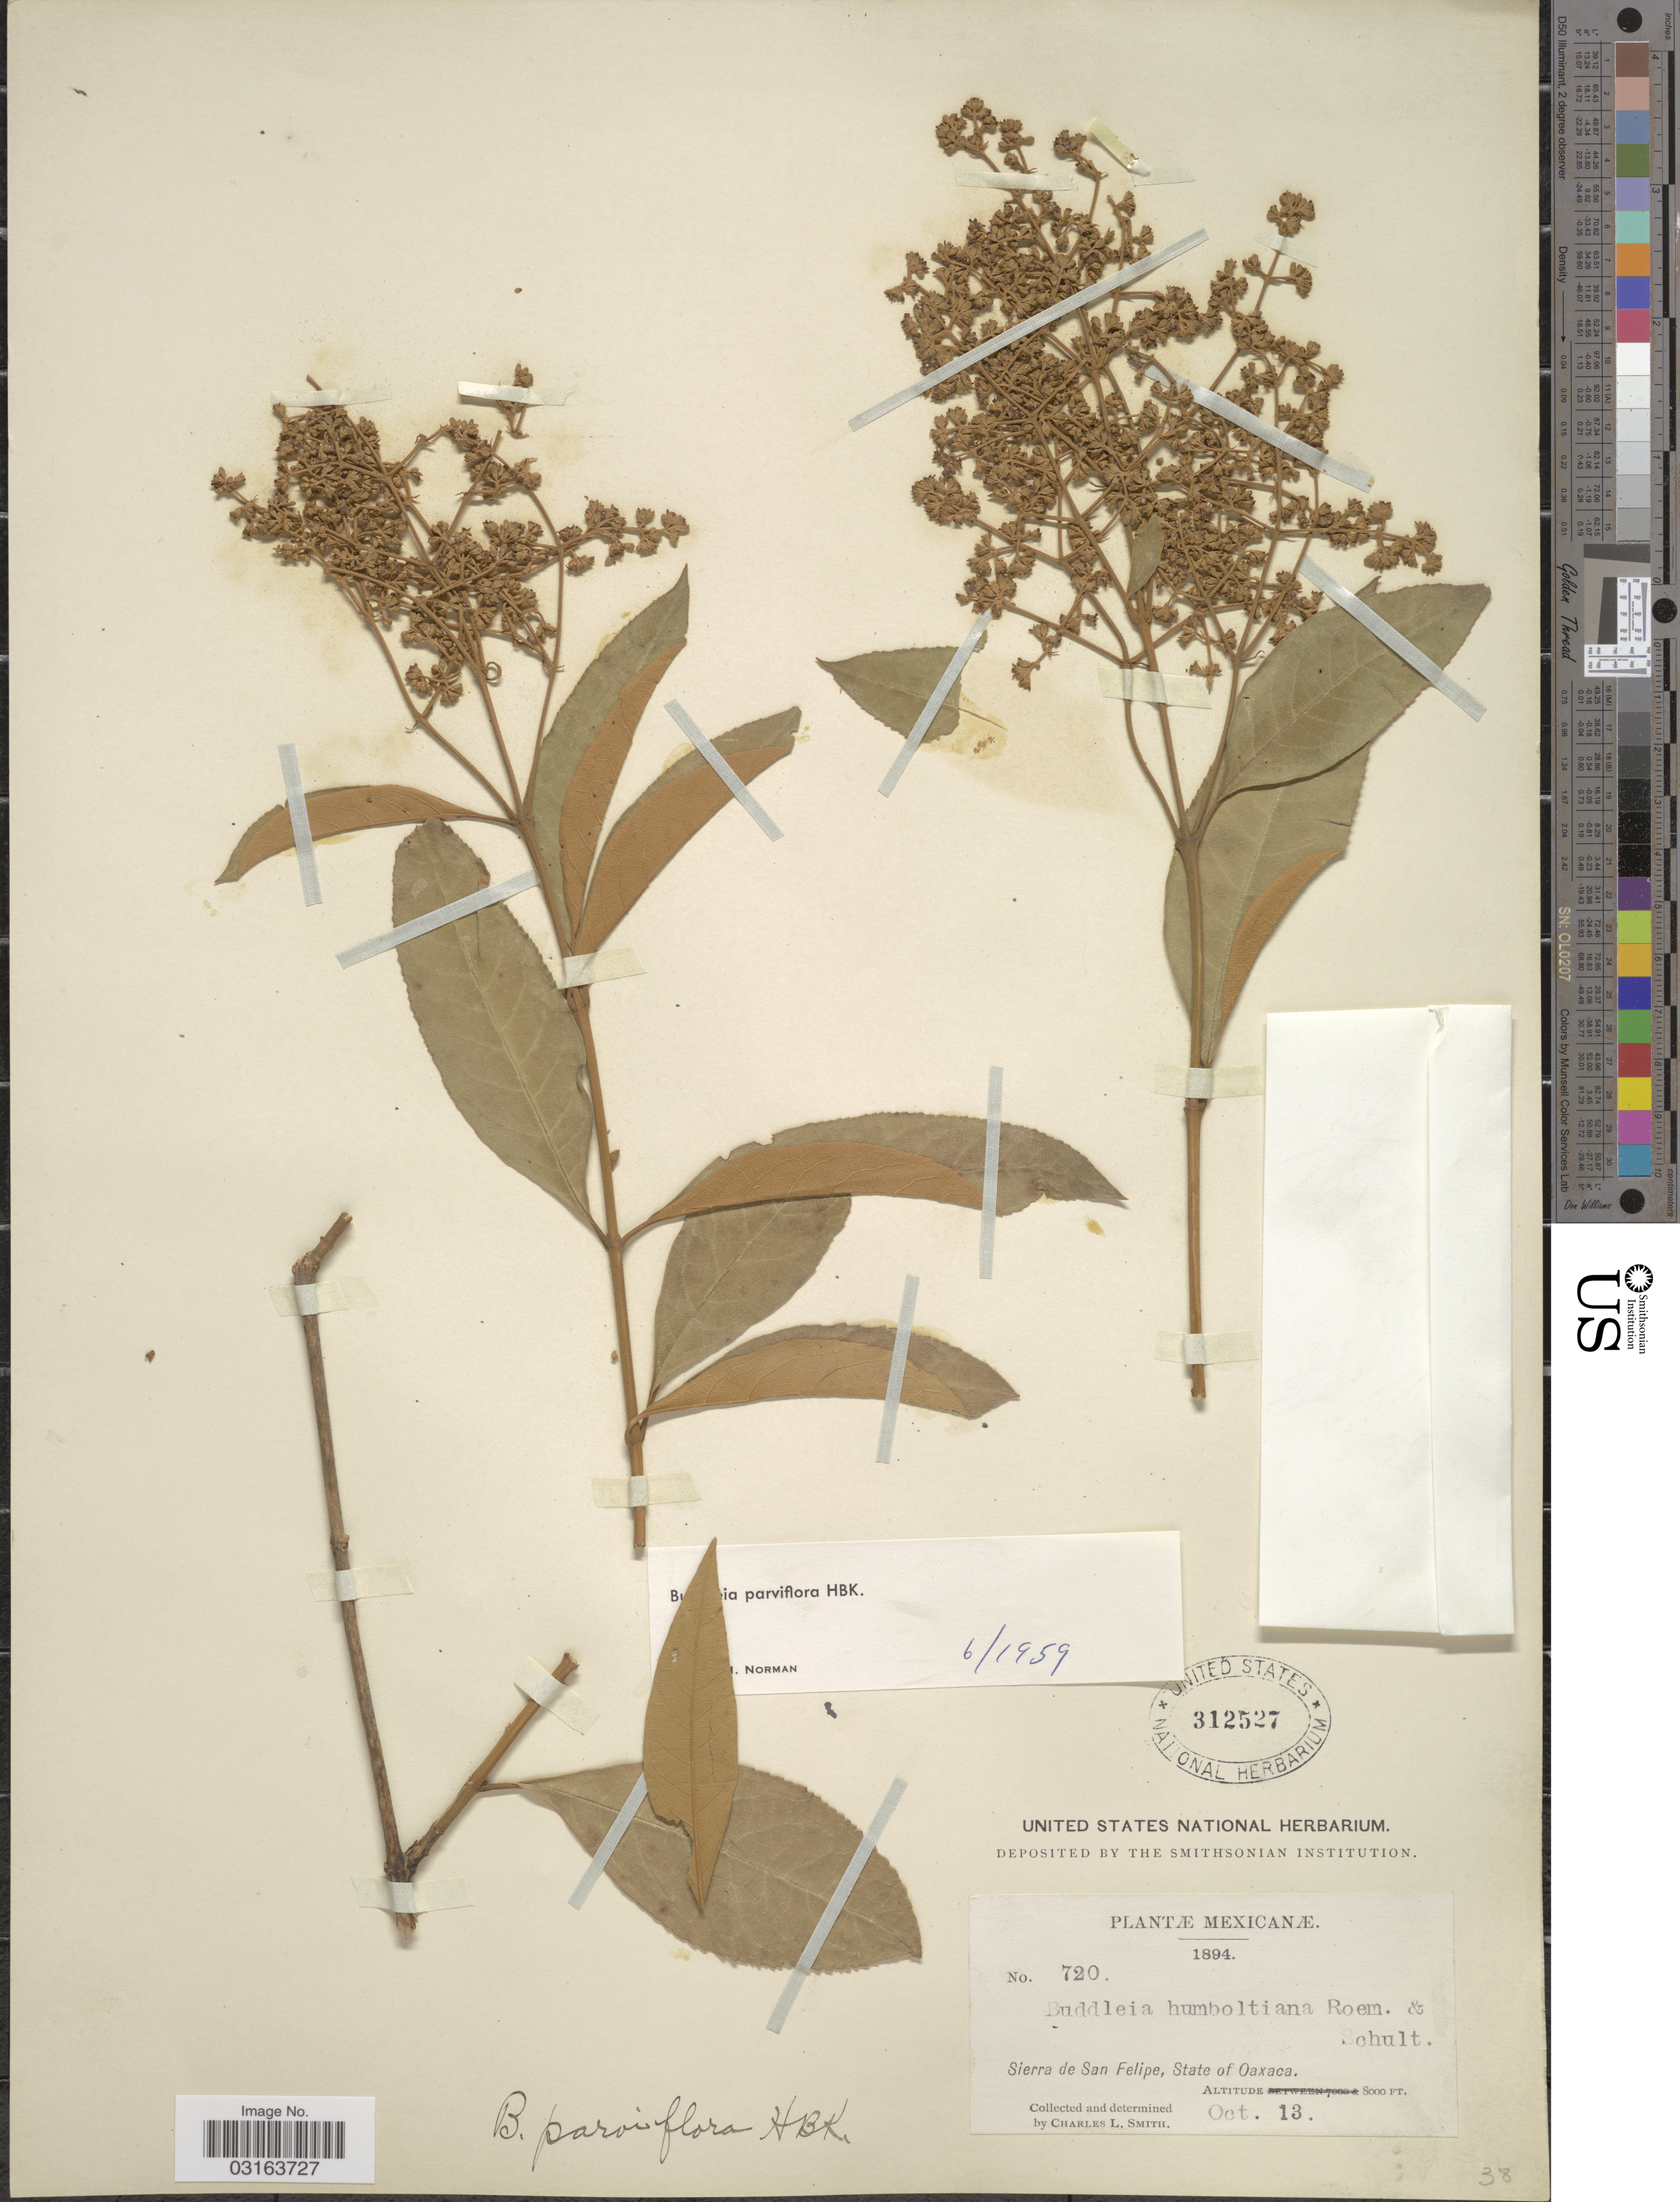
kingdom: Plantae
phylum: Tracheophyta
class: Magnoliopsida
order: Lamiales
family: Scrophulariaceae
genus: Buddleja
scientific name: Buddleja parviflora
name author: Kunth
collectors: C. L. Smith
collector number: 720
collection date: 1894-10-13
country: Mexico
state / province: Oaxaca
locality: Sierra de San Felipe.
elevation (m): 2438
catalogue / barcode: US 312527